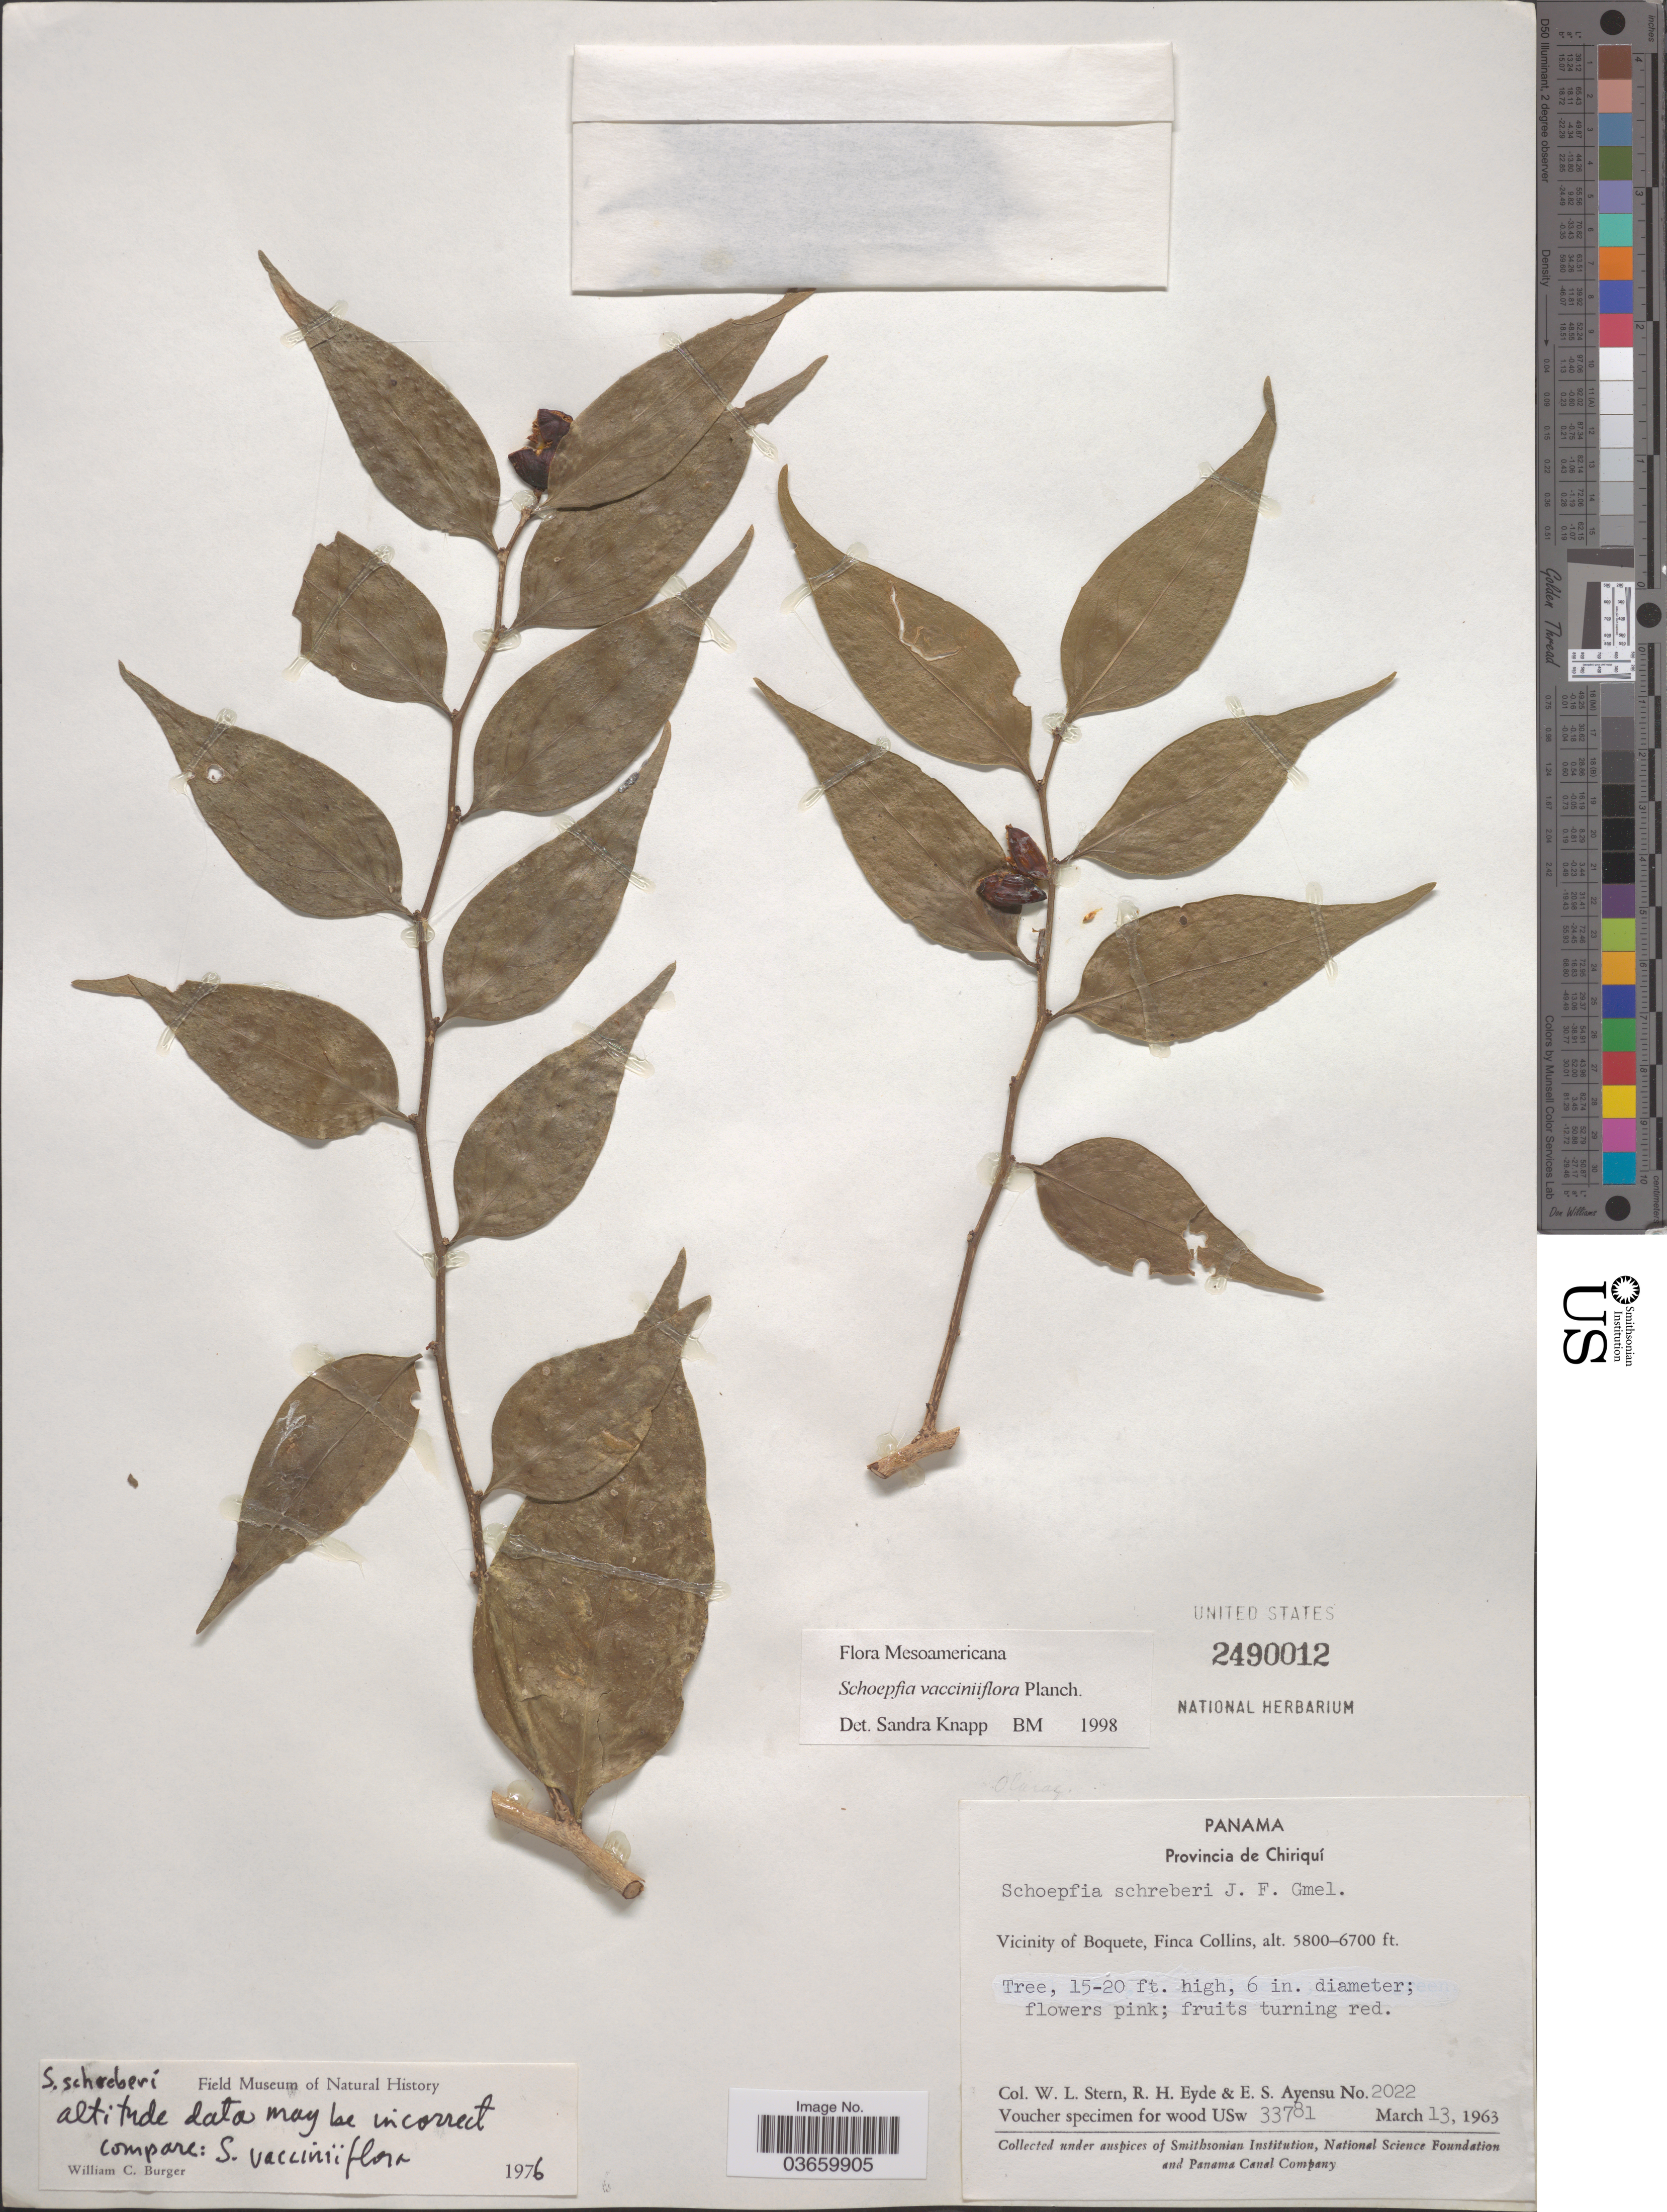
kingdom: Plantae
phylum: Tracheophyta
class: Magnoliopsida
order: Santalales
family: Schoepfiaceae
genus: Schoepfia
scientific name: Schoepfia vacciniiflora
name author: Planch. ex Hemsl.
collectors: W. L. Stern, R. H. Eyde & E. S. Ayensu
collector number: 2022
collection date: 1963-03-13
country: Panama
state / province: Chiriqui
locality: Vicinity of Boquete, Finca Collins.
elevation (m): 1768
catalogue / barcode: US 2490012